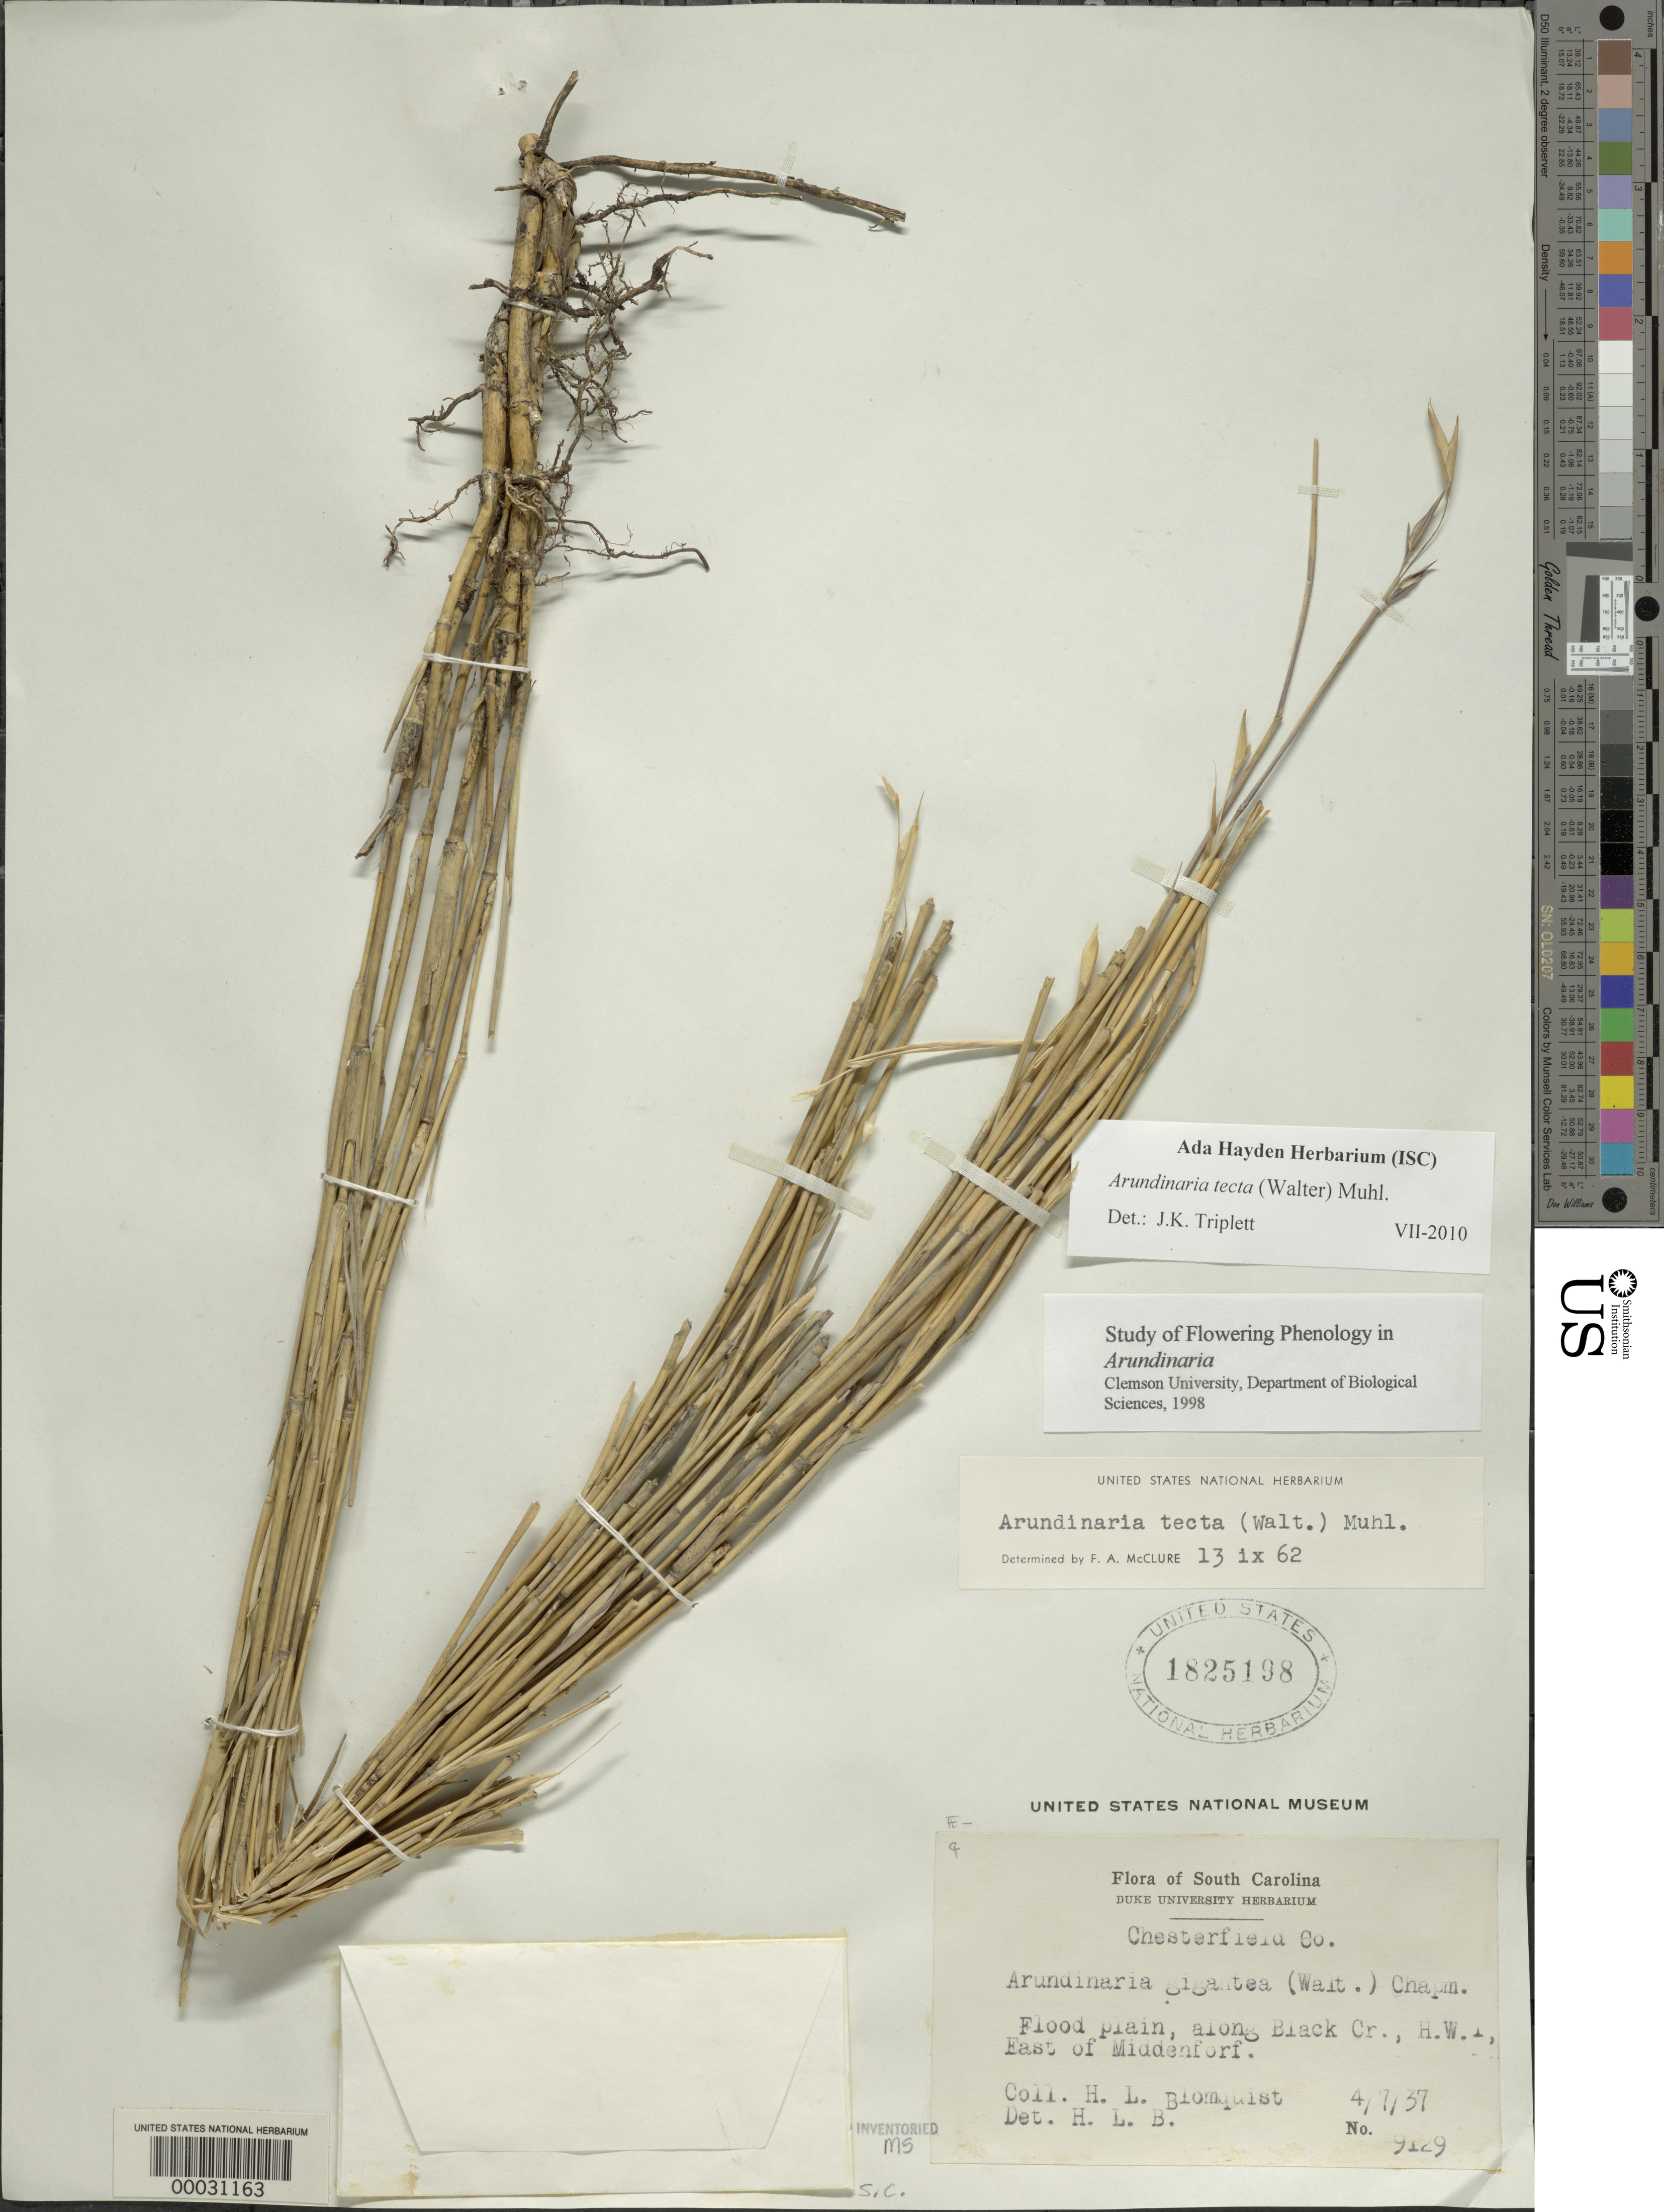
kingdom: Plantae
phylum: Tracheophyta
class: Liliopsida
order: Poales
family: Poaceae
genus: Arundinaria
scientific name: Arundinaria tecta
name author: (Walter) Muhl.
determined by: McClure, F. A.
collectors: H. Blomquist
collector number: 9129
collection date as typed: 07 Apr 1937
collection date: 1937-04-07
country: United States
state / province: South Carolina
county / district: Chesterfield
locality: Black creek, middenforf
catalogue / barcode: US 1825198